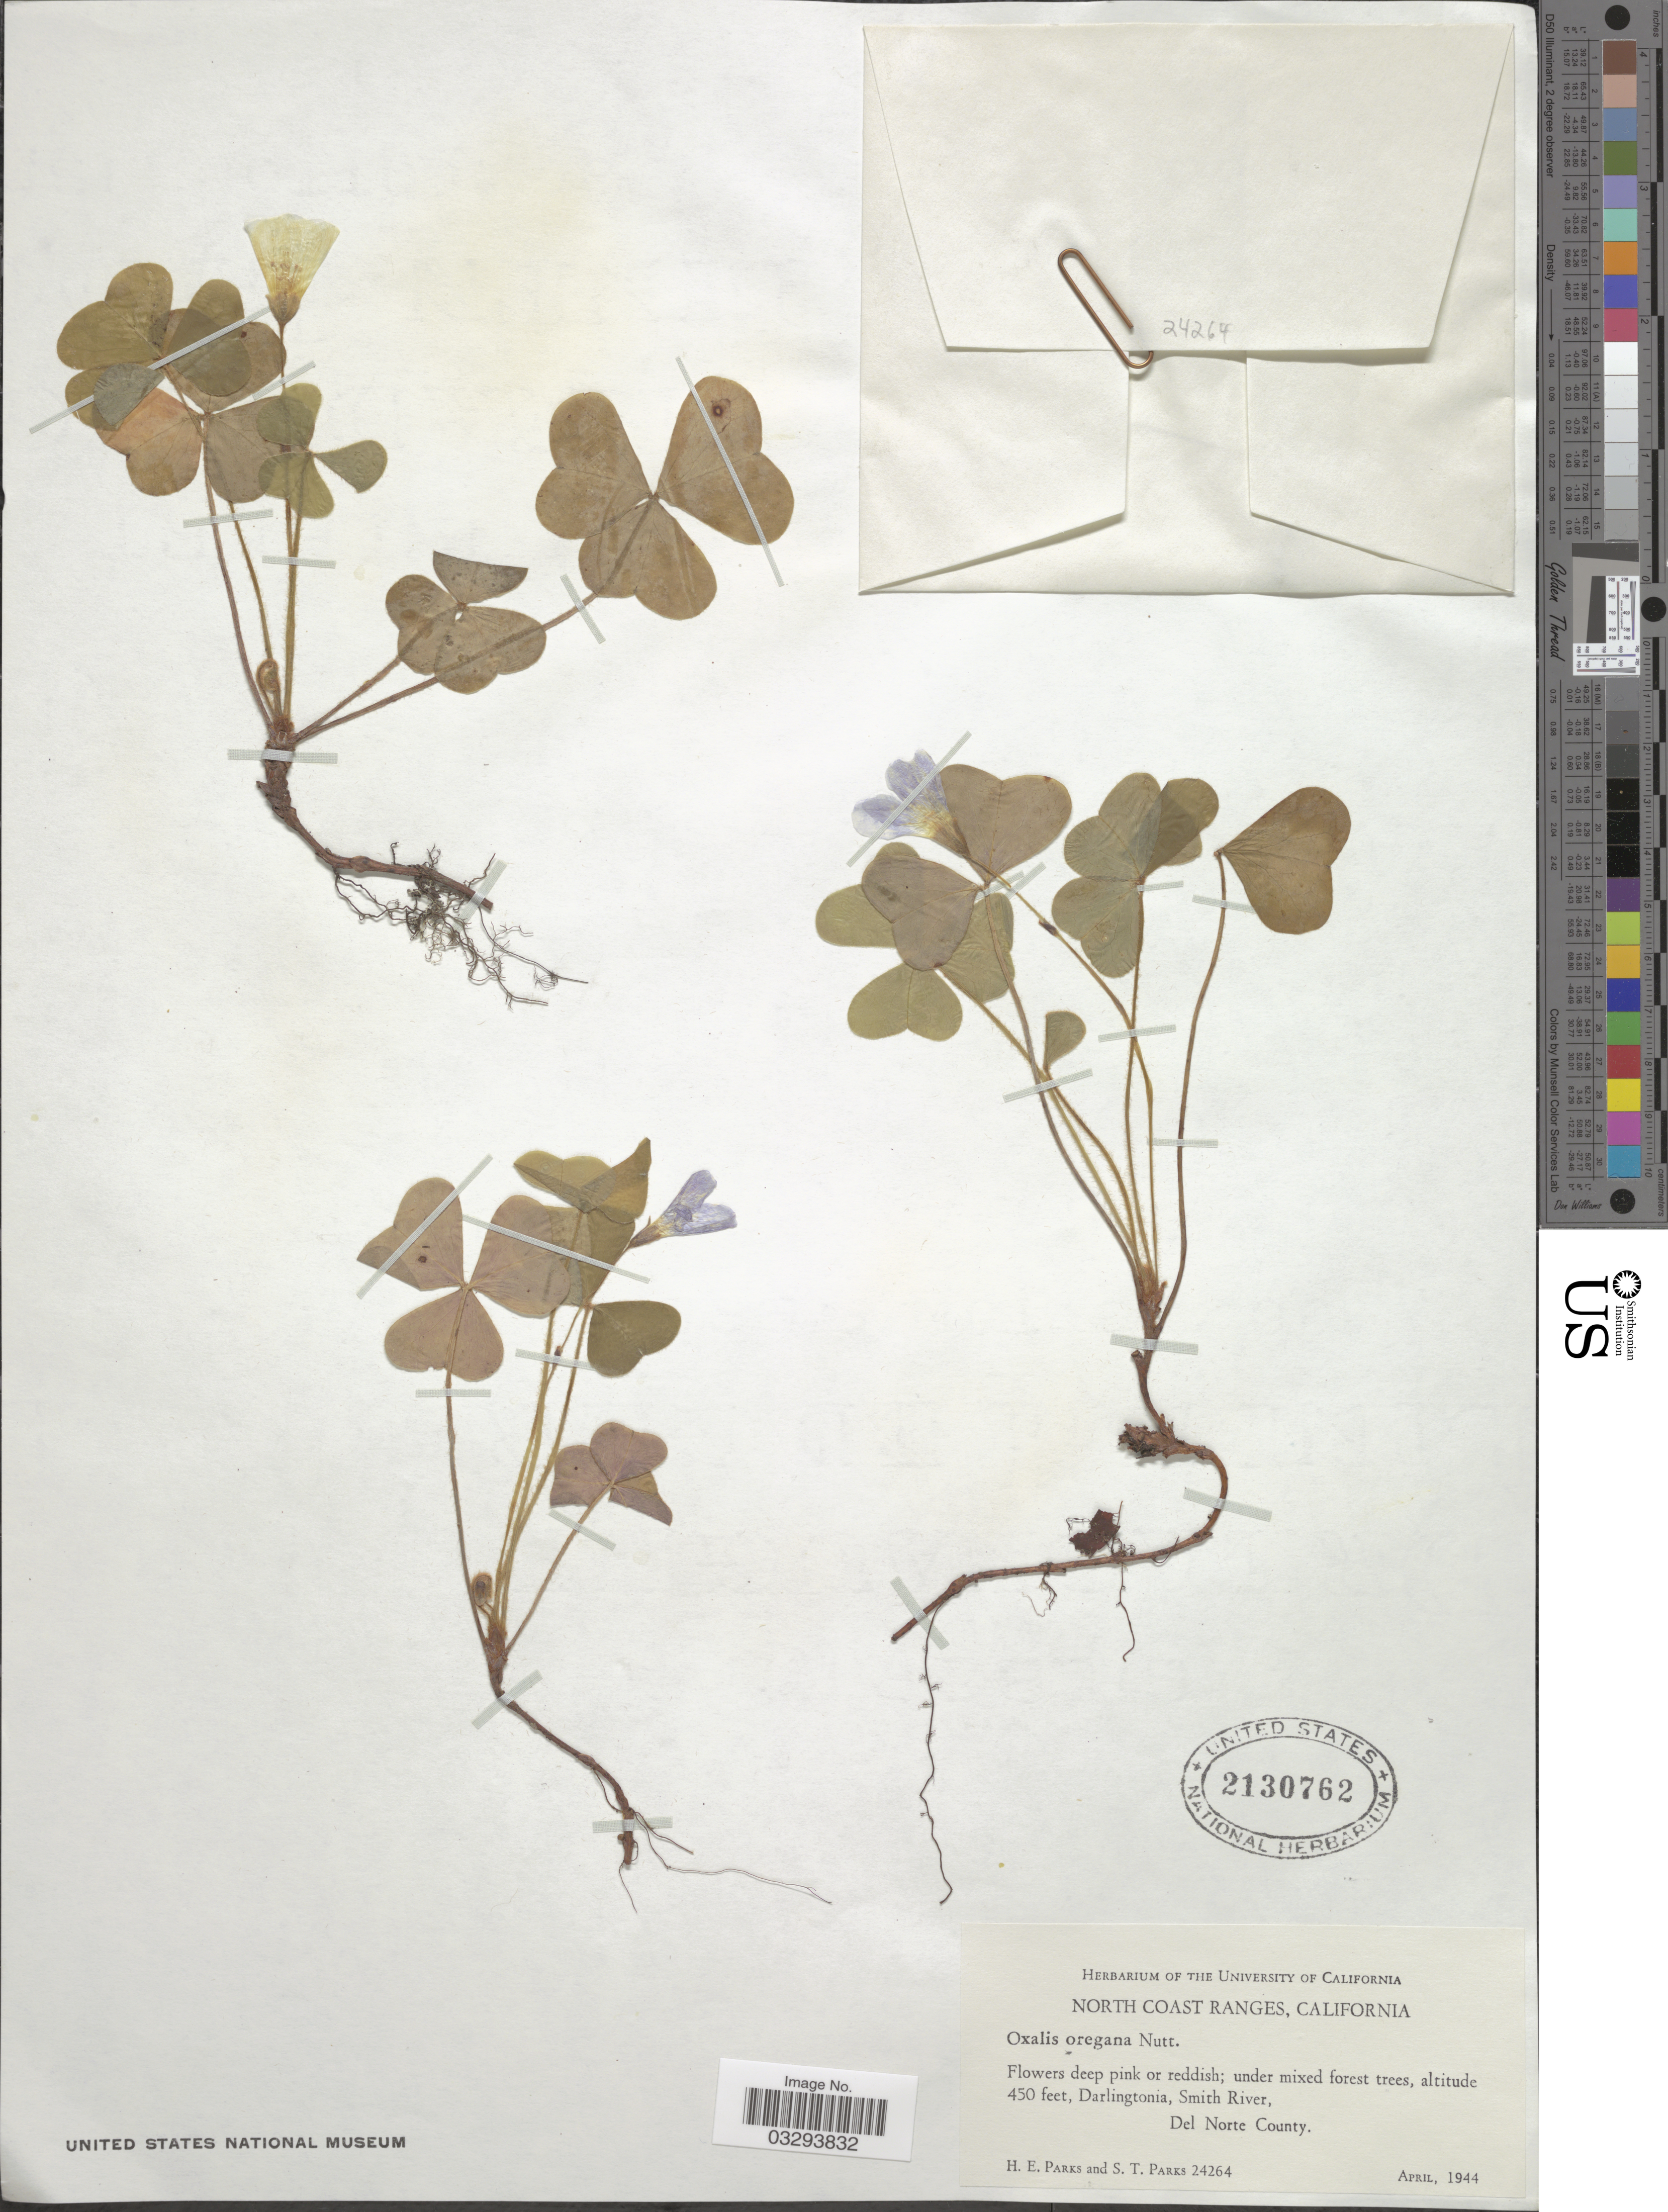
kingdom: Plantae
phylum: Tracheophyta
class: Magnoliopsida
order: Oxalidales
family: Oxalidaceae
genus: Oxalis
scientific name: Oxalis oregana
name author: Nutt.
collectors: H. E. Parks & S. Parks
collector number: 24264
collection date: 1944-04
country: United States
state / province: California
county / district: Del Norte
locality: North Coast Ranges. Darlingtonia, Smith River, Del Norte County.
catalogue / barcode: US 2130762